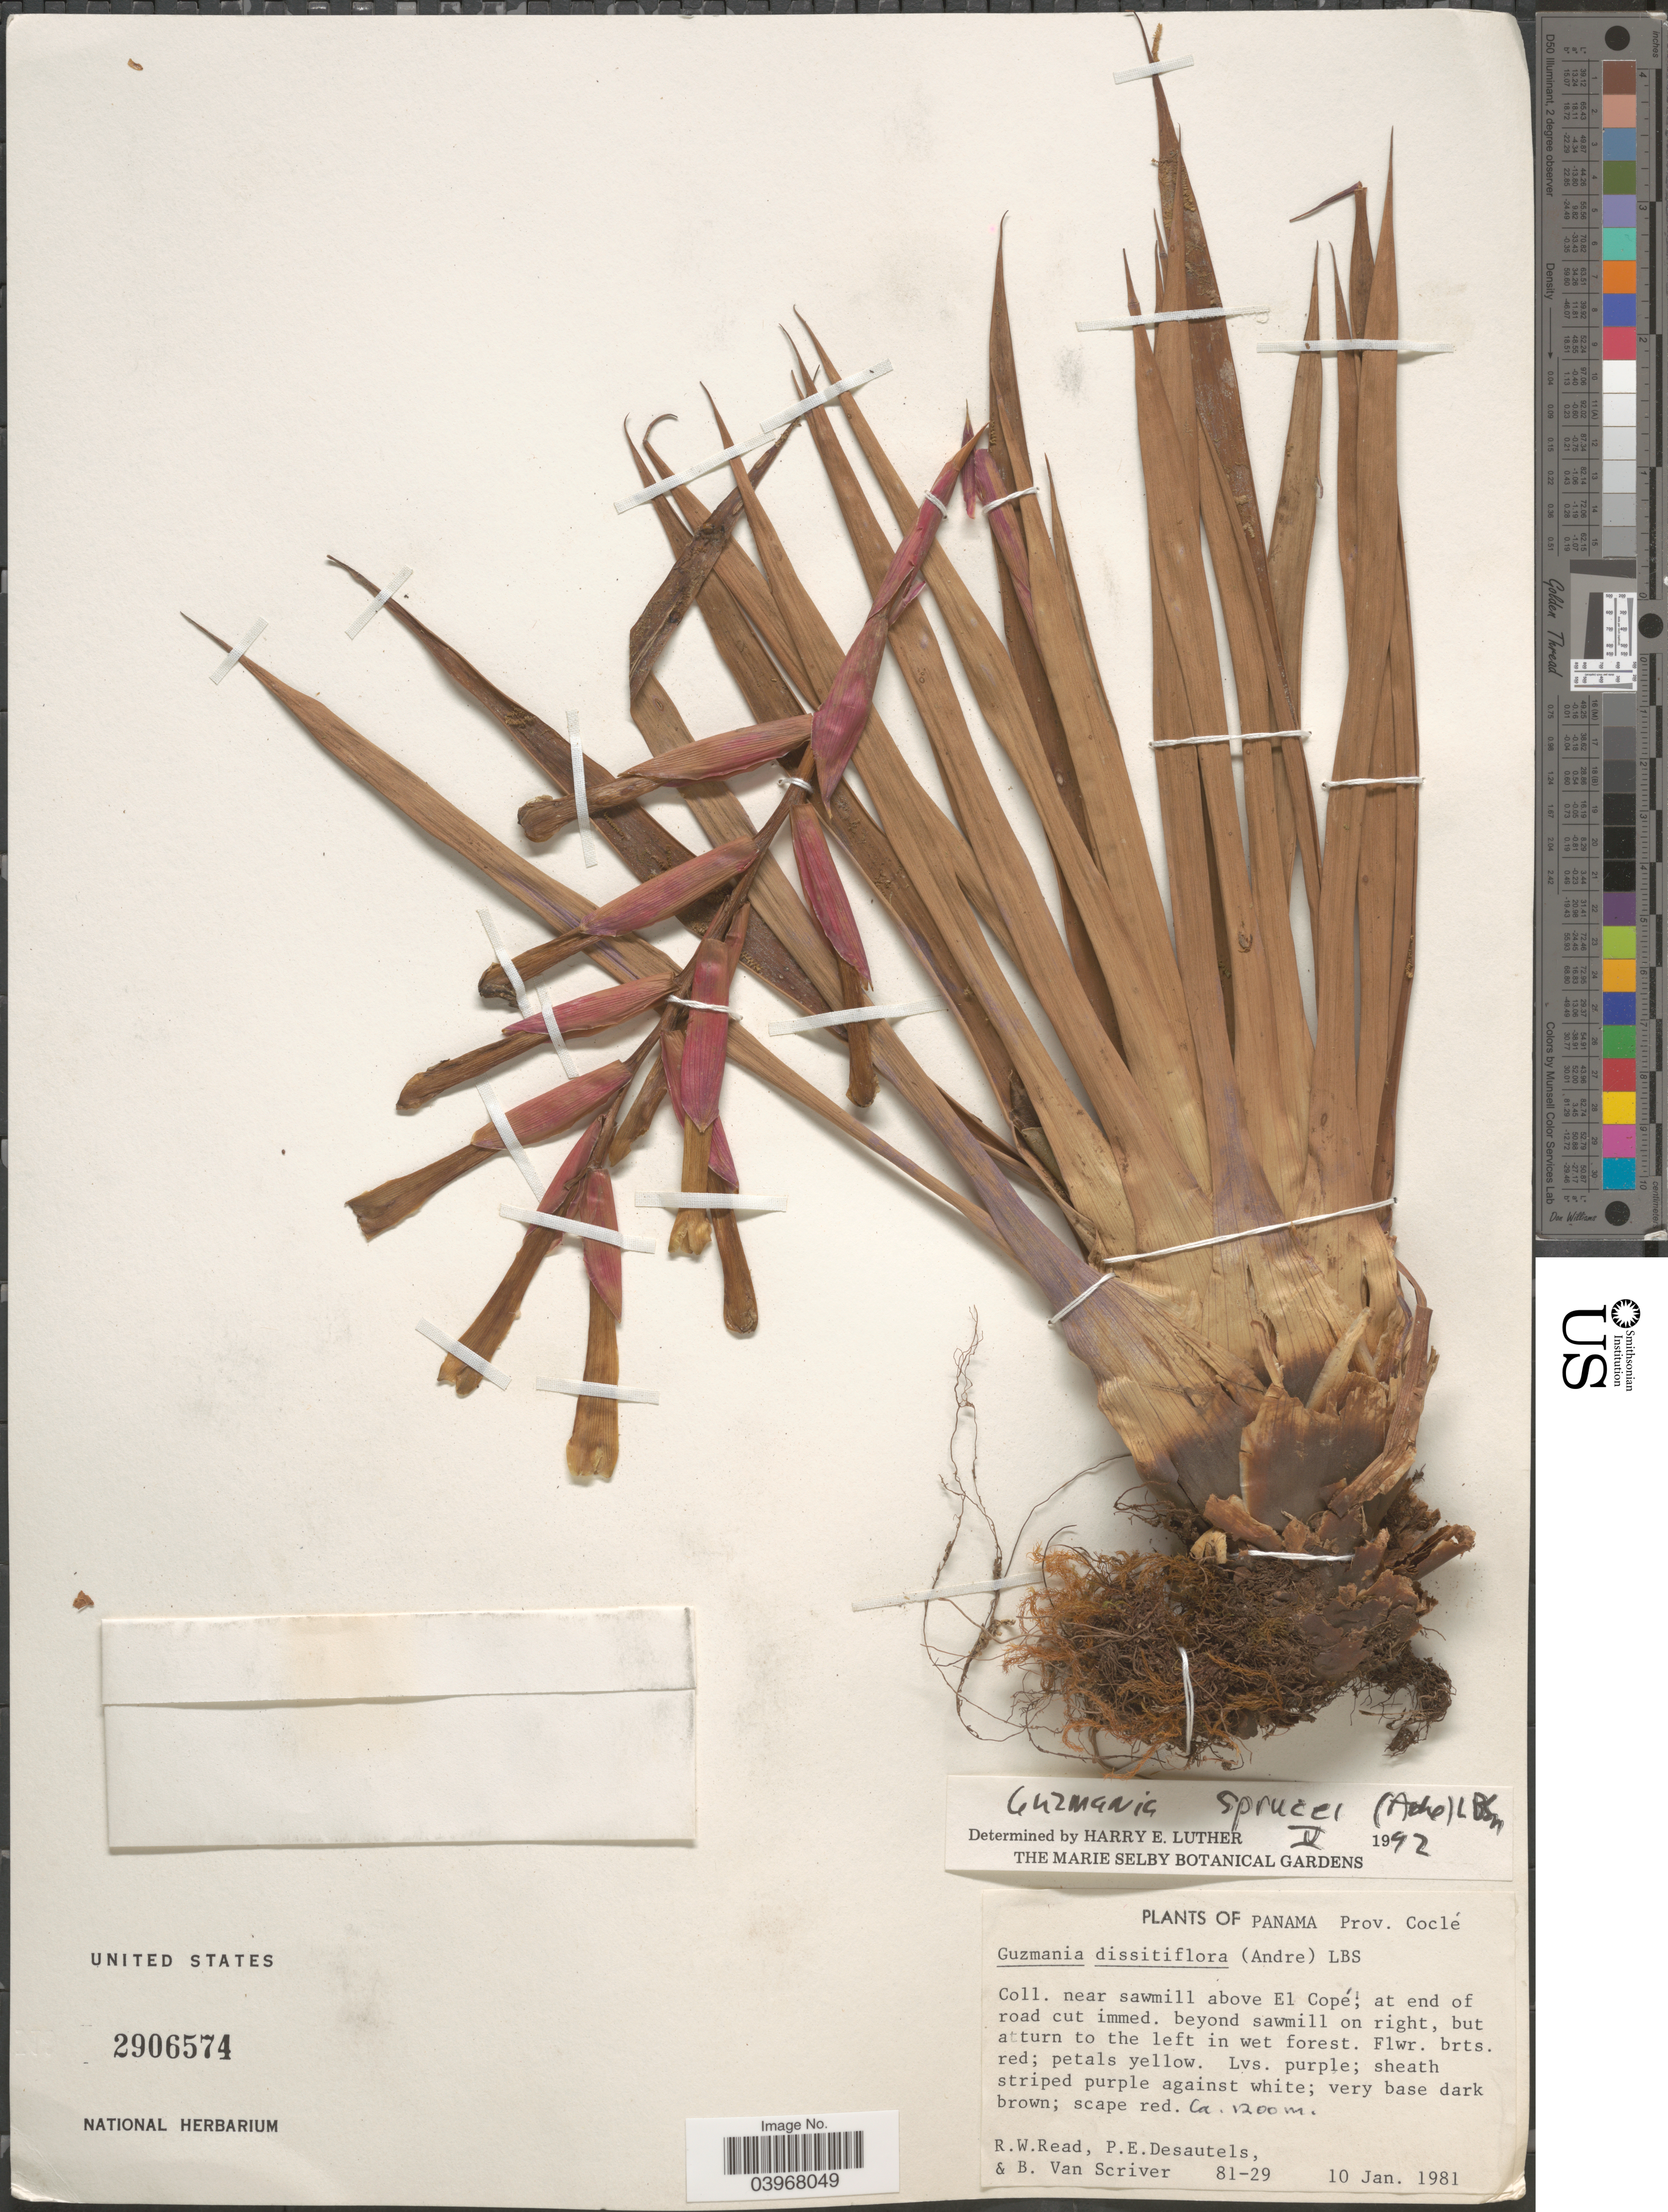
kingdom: Plantae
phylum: Tracheophyta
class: Liliopsida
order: Poales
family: Bromeliaceae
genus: Guzmania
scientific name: Guzmania sprucei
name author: (André) L.B. Sm.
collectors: R. W. Read, P. Desautels & B. Van Scriver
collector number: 81-29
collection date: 1981-01-10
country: Panama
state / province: Cocle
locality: Near sawmill above El Copé.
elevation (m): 1200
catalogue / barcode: US 2906574